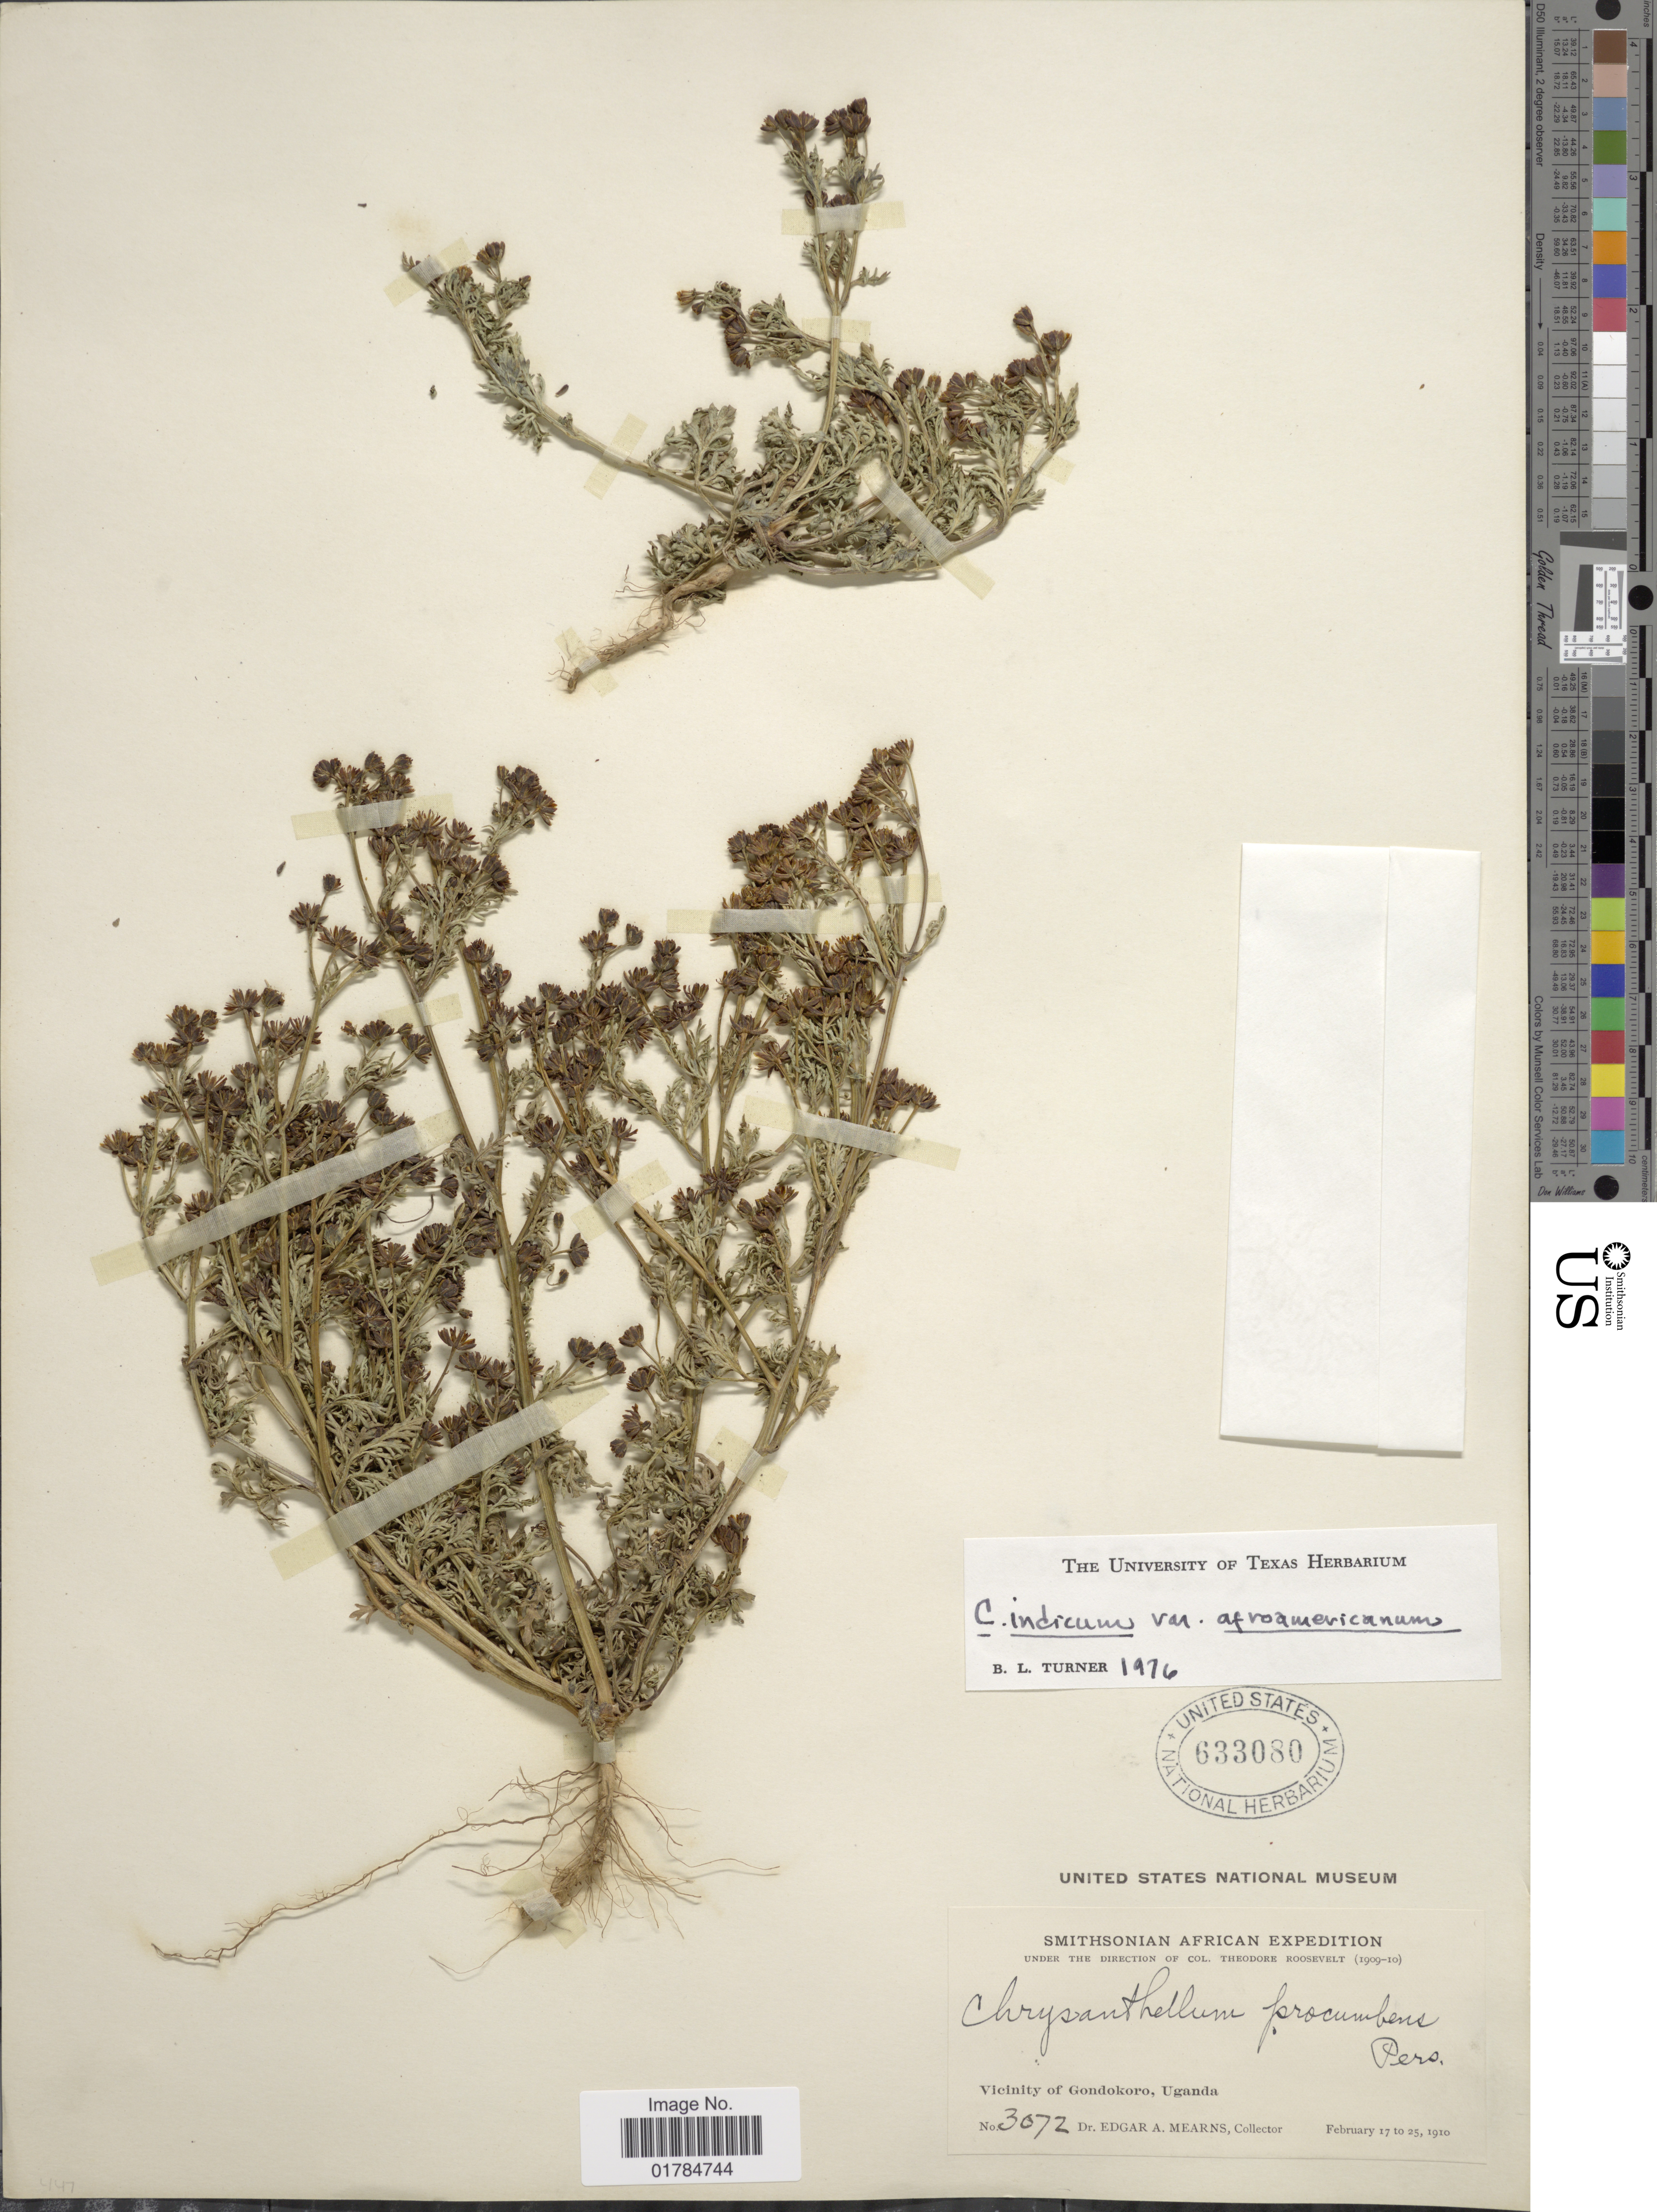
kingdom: Plantae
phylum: Tracheophyta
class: Magnoliopsida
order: Asterales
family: Asteraceae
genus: Chrysanthellum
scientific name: Chrysanthellum indicum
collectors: E. A. Mearns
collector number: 3072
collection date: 1910-02-17/1910-02-25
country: Uganda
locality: Vicinity of Gondokoro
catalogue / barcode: US 633080